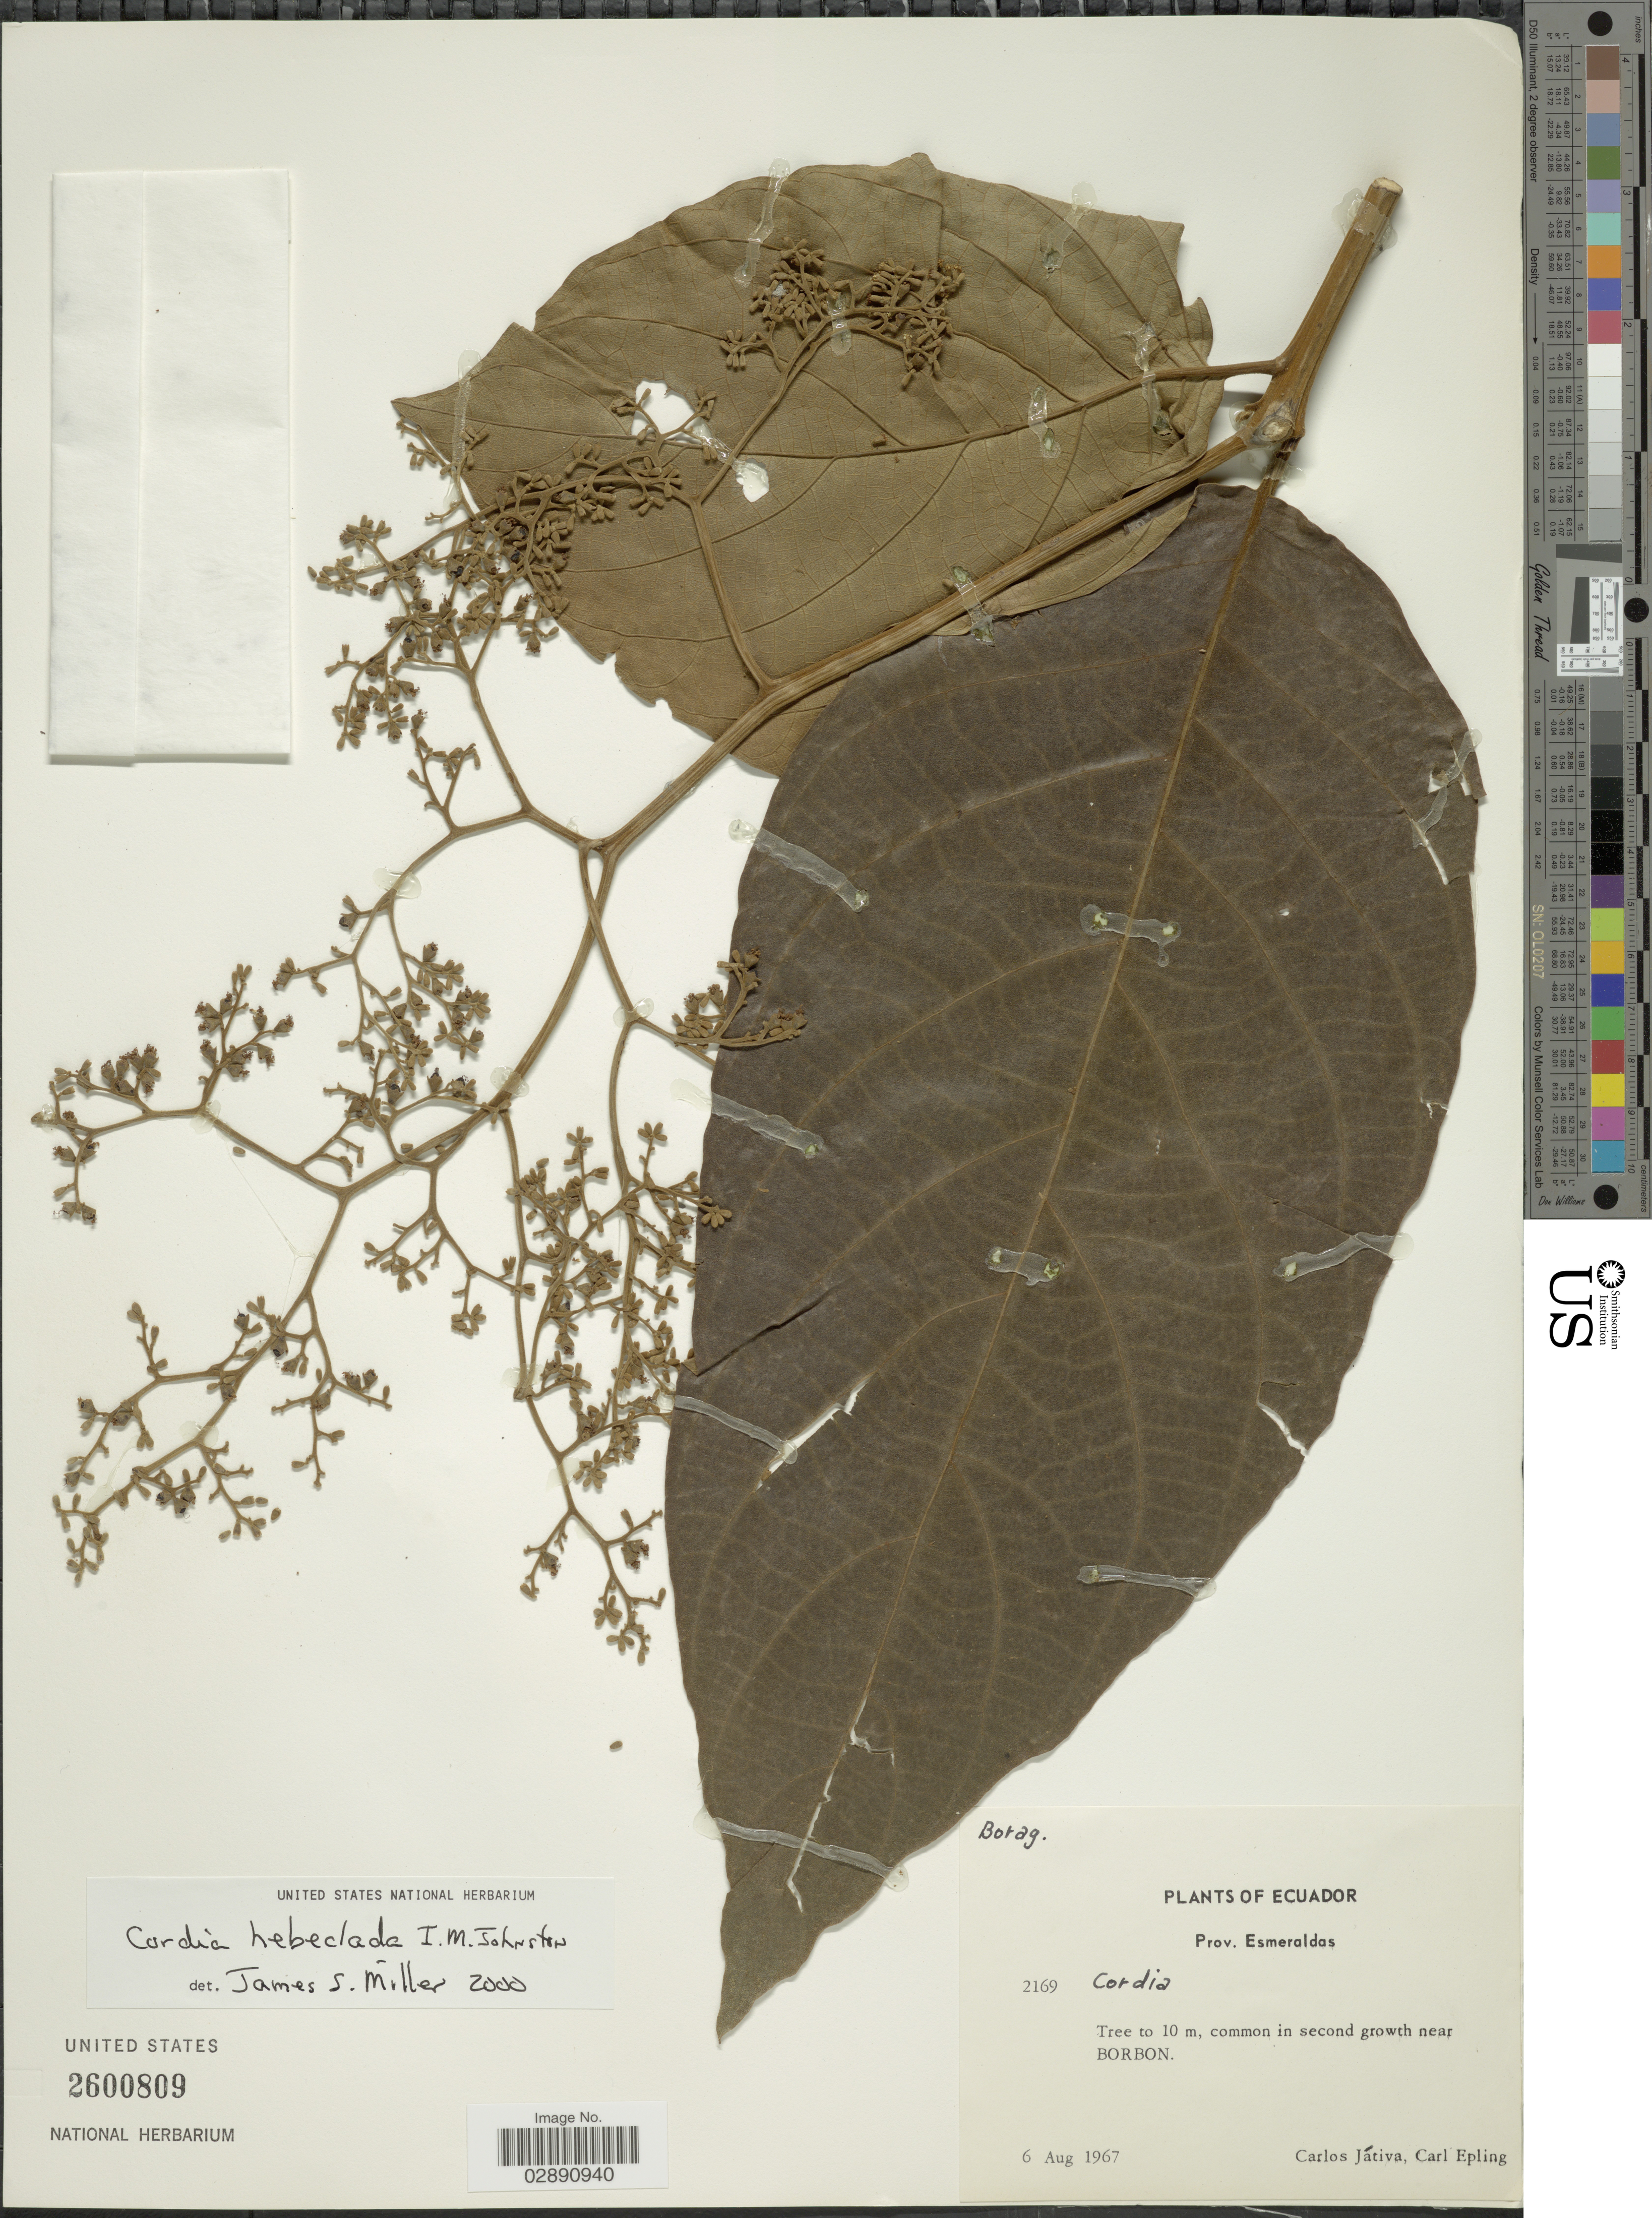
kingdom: Plantae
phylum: Tracheophyta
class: Magnoliopsida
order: Boraginales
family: Cordiaceae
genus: Cordia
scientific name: Cordia hebeclada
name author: I.M. Johnst.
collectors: C. D. Játiva & C. C. Epling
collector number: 2169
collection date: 1967-08-06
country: Ecuador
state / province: Esmeraldas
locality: Borbon.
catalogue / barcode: US 2600809